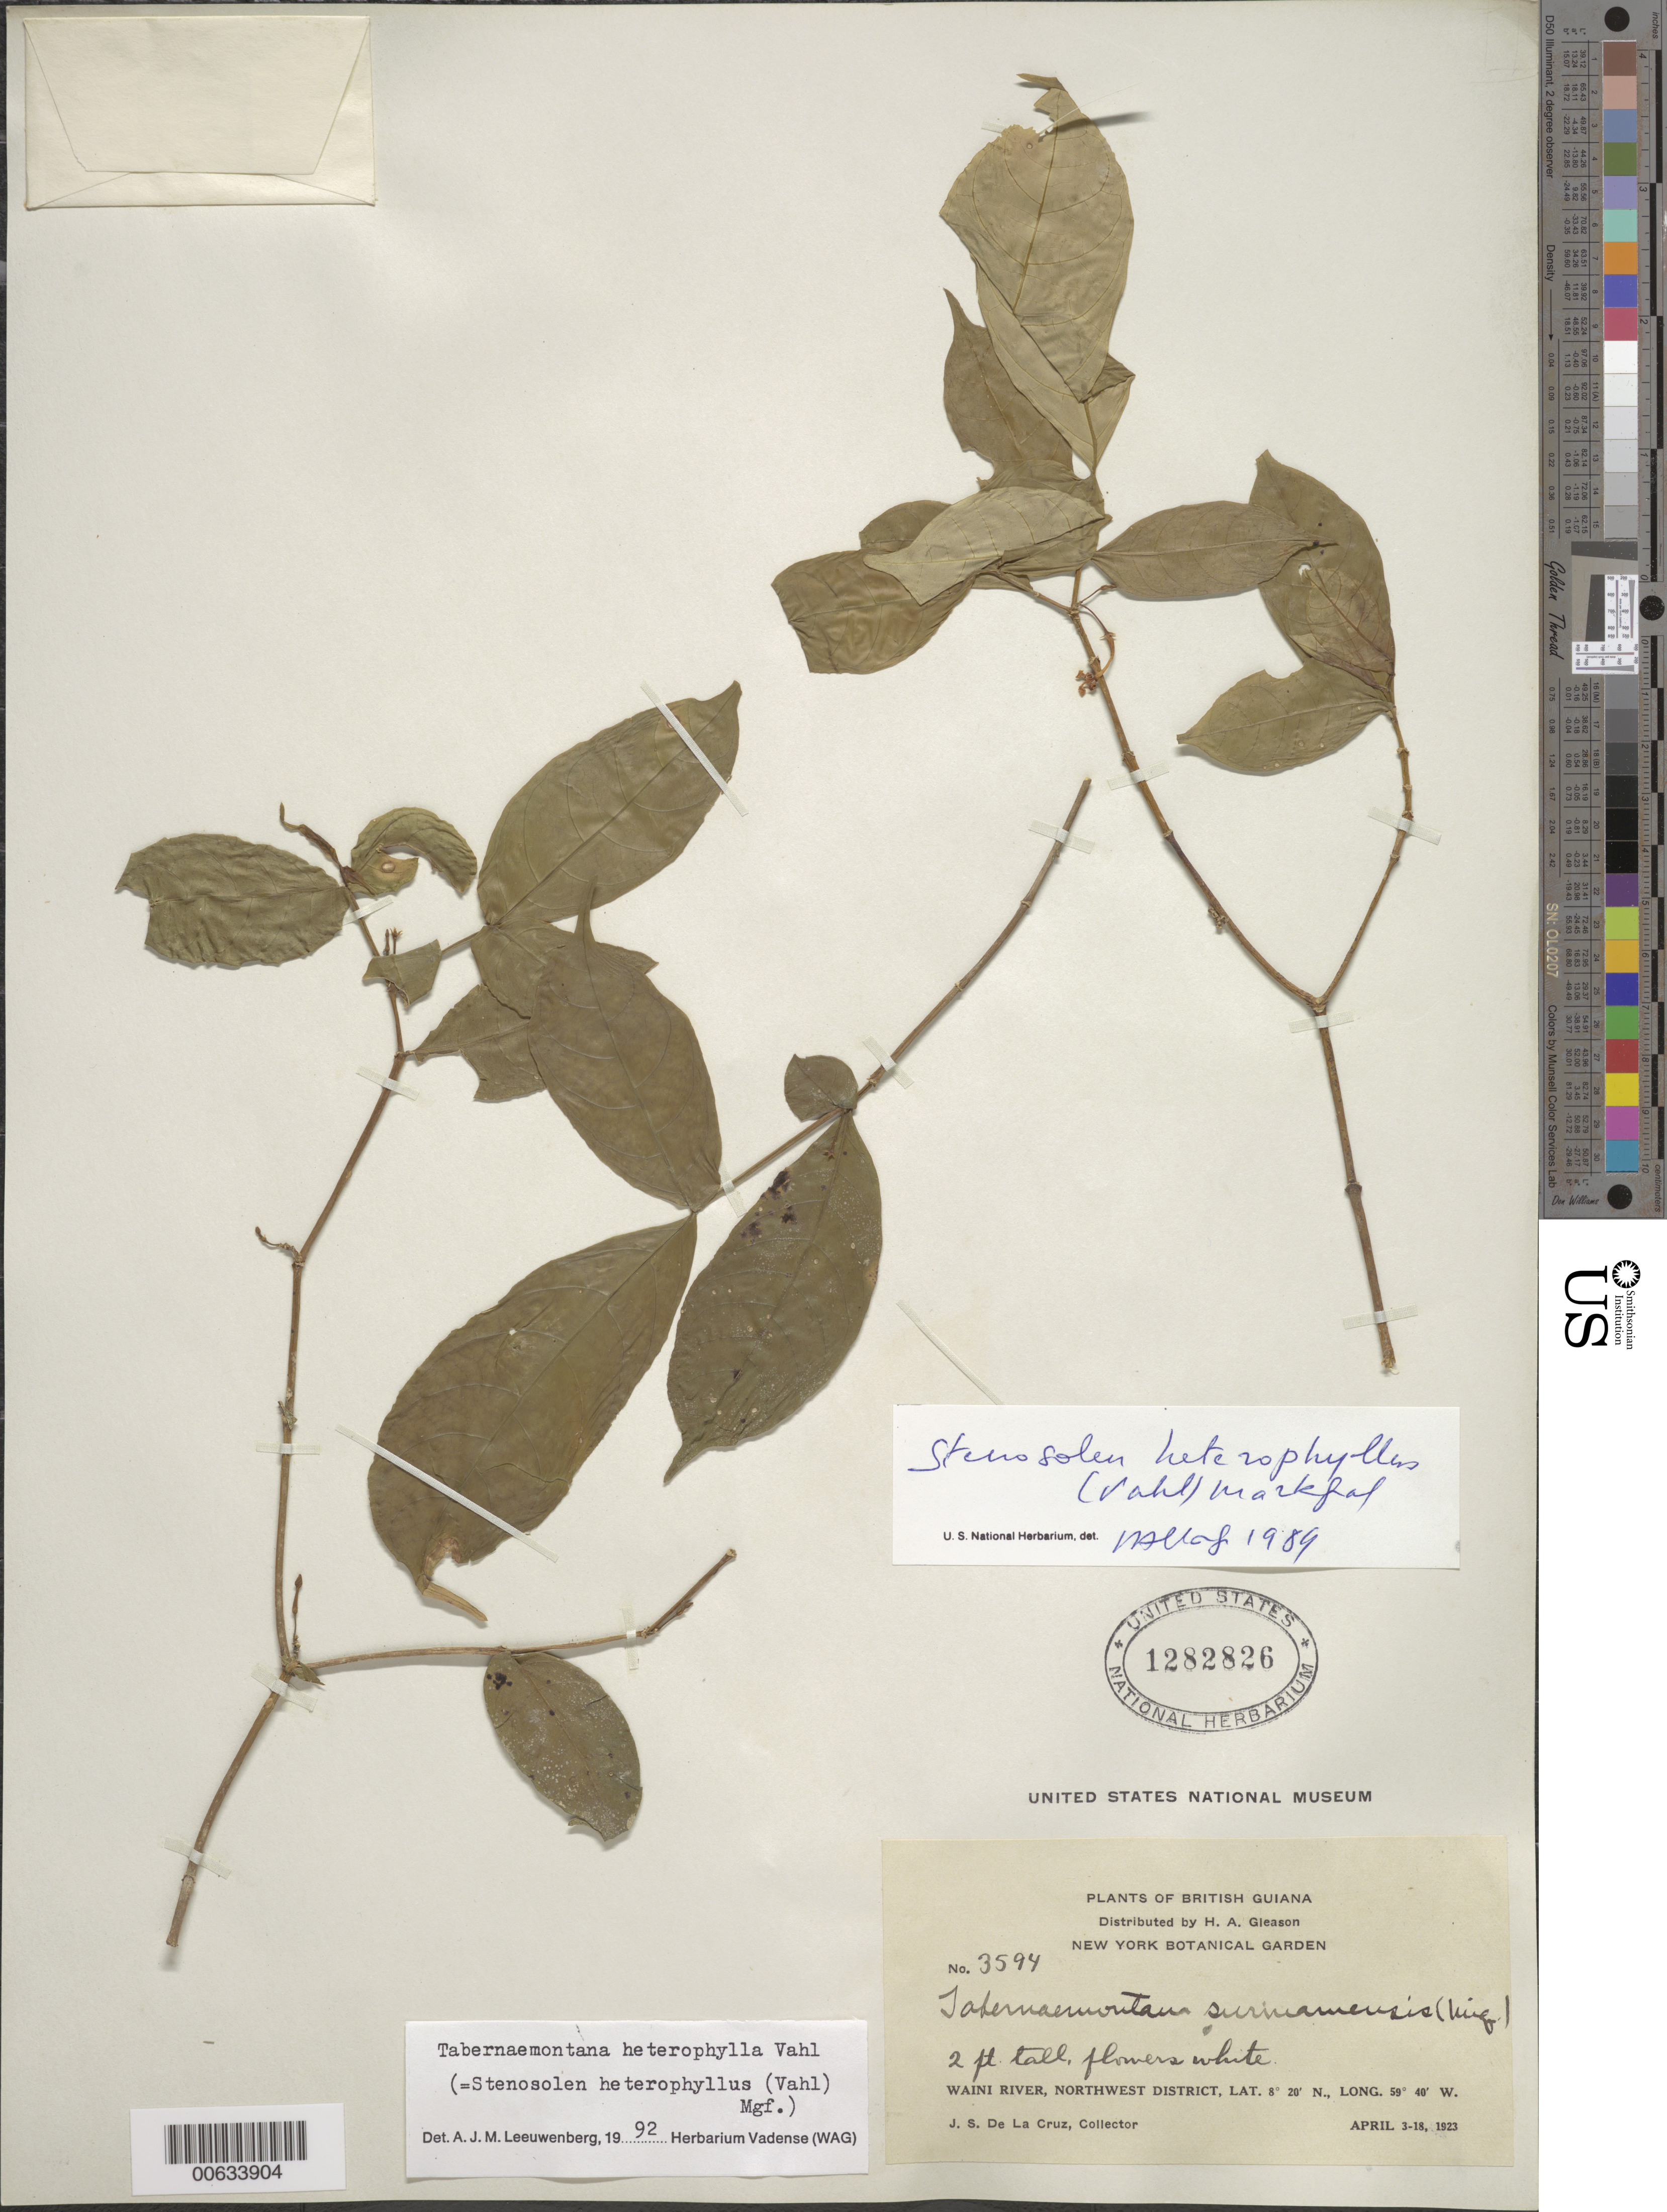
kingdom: Plantae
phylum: Tracheophyta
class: Magnoliopsida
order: Gentianales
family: Apocynaceae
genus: Tabernaemontana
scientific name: Tabernaemontana heterophylla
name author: Vahl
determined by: Leeuwenberg, A. J. M.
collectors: J. S. de la Cruz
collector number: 3594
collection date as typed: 3-Apr-23 to 18-Apr-23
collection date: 1923-04-03/1923-04-18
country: Guyana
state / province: Barima-Waini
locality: Waini R., NW District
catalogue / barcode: US 1282826